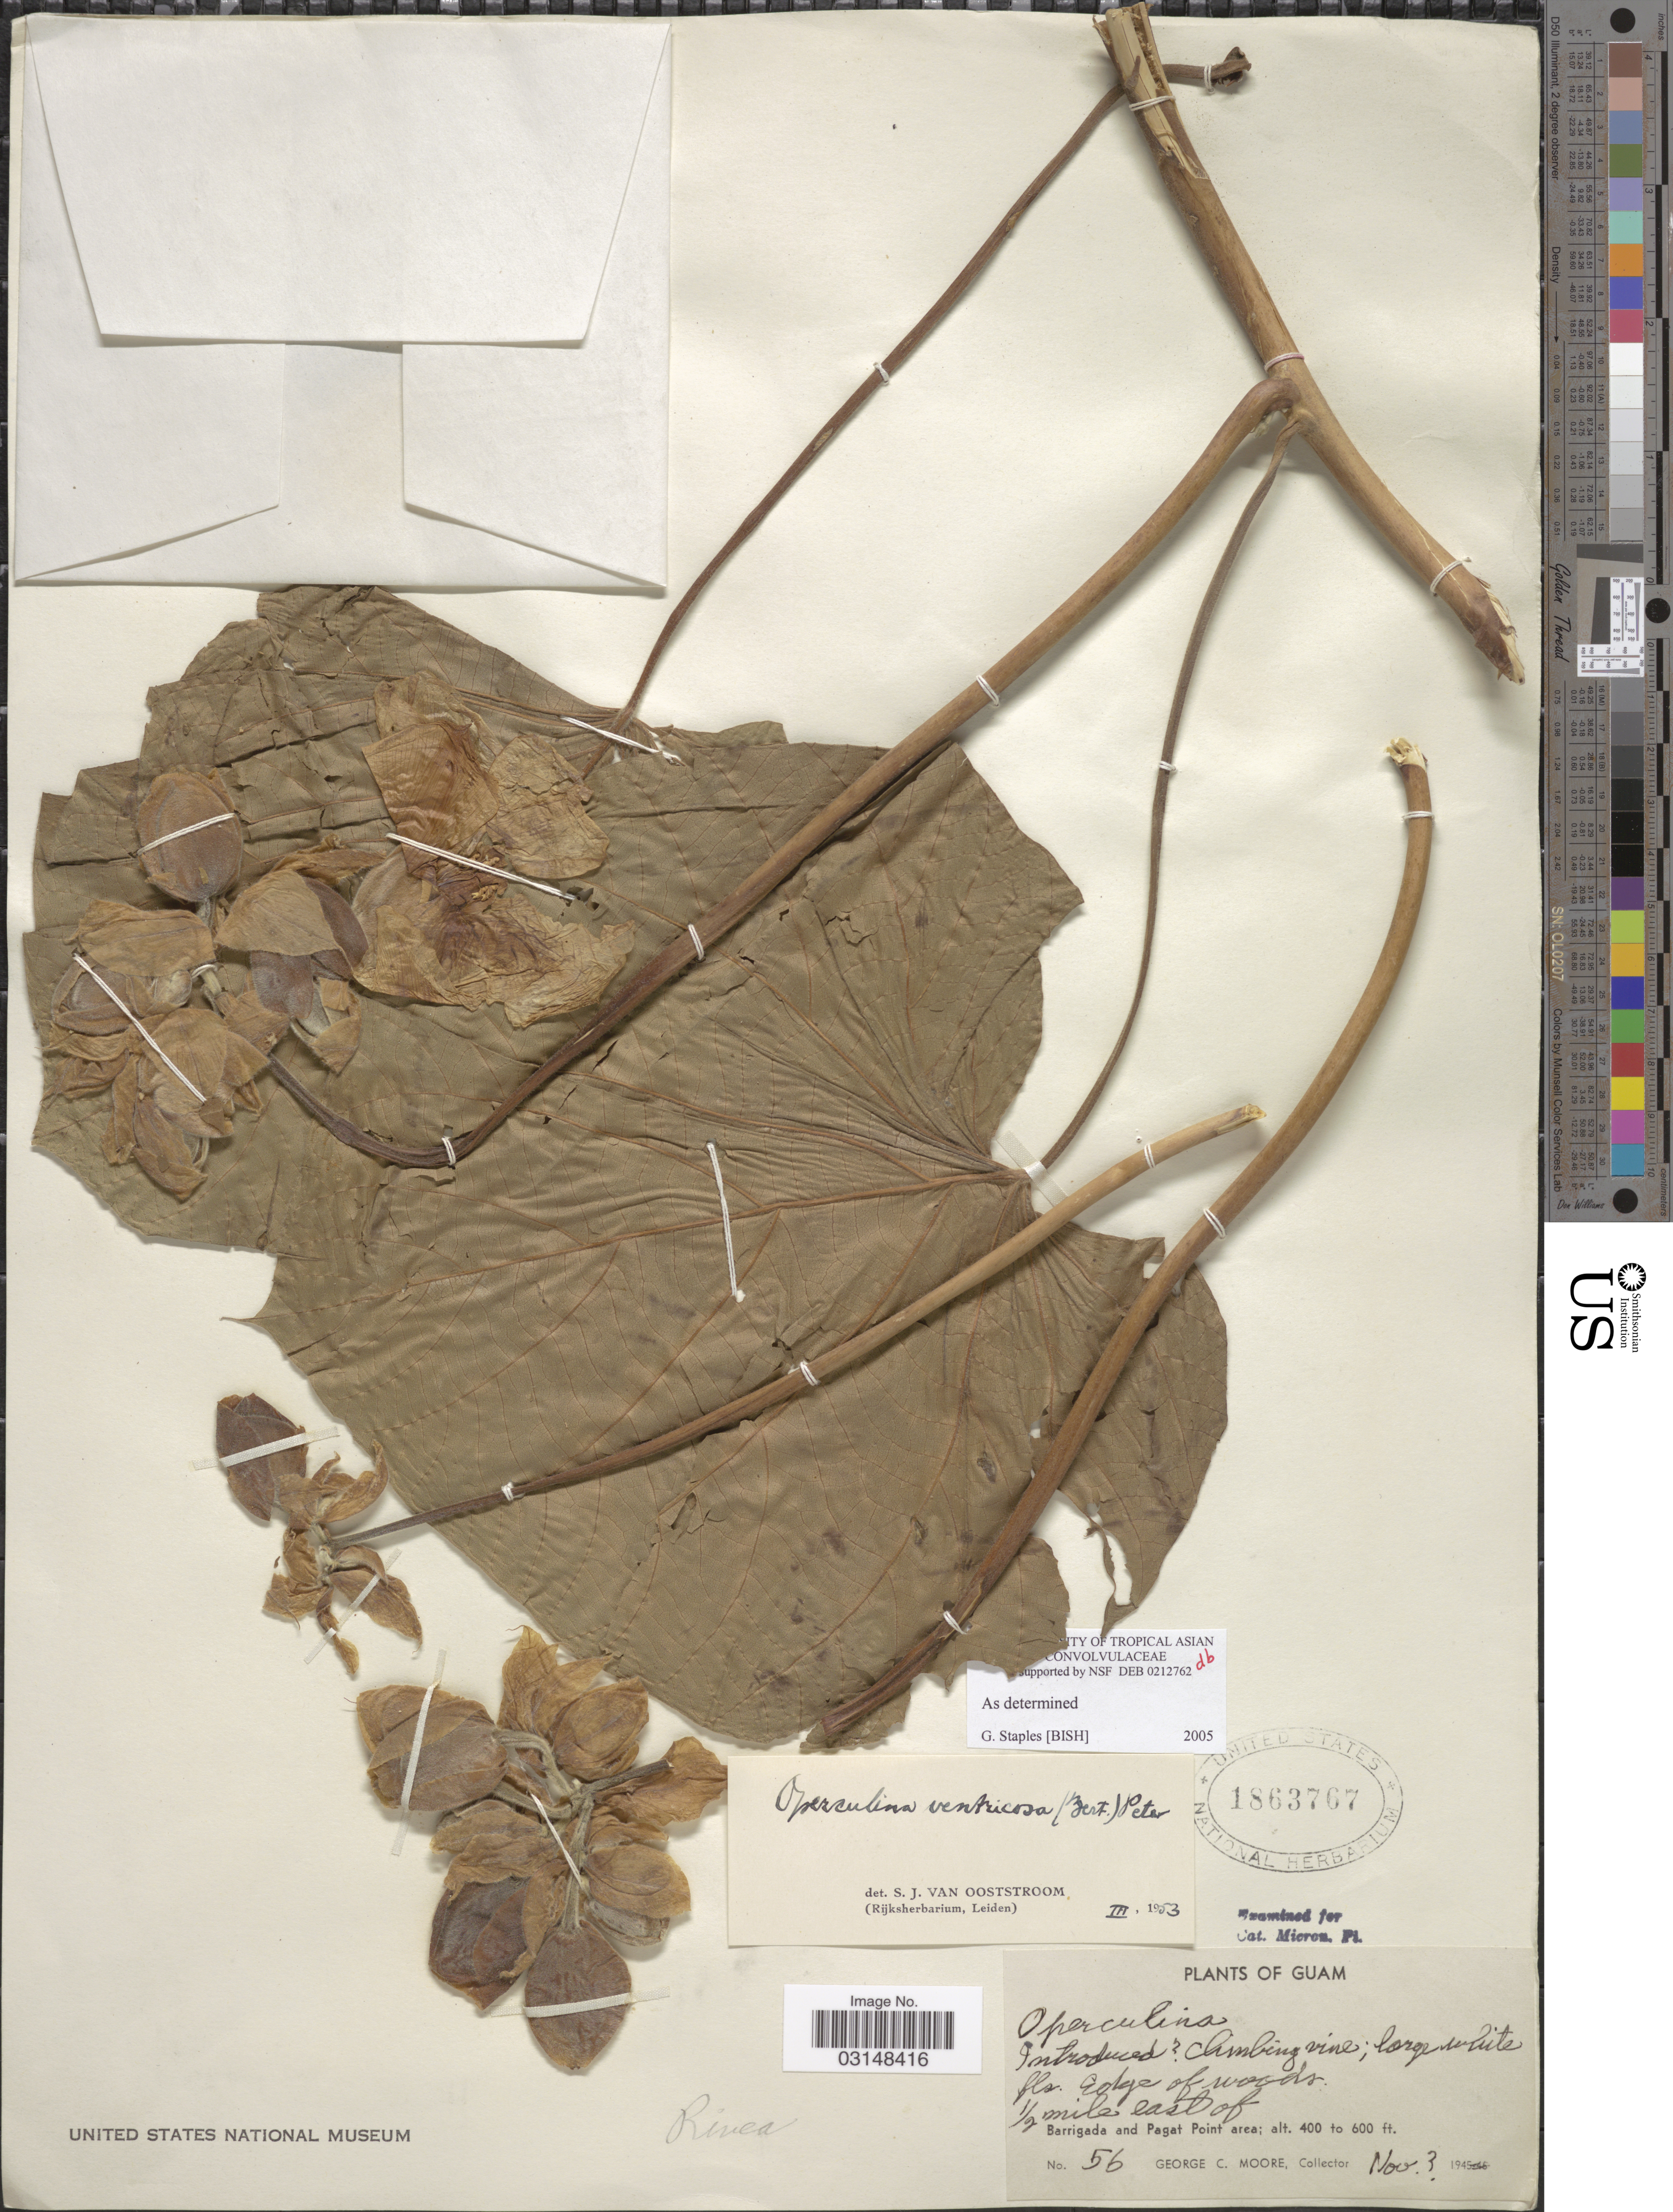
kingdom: Plantae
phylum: Tracheophyta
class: Magnoliopsida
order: Solanales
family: Convolvulaceae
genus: Operculina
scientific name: Operculina ventricosa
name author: (Aubl.) Barb. Rodr.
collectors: G. C. Moore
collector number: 56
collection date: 1945-11-03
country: Guam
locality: ½ mile east of Barrigada and Pagat Point area.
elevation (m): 122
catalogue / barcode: US 1863767